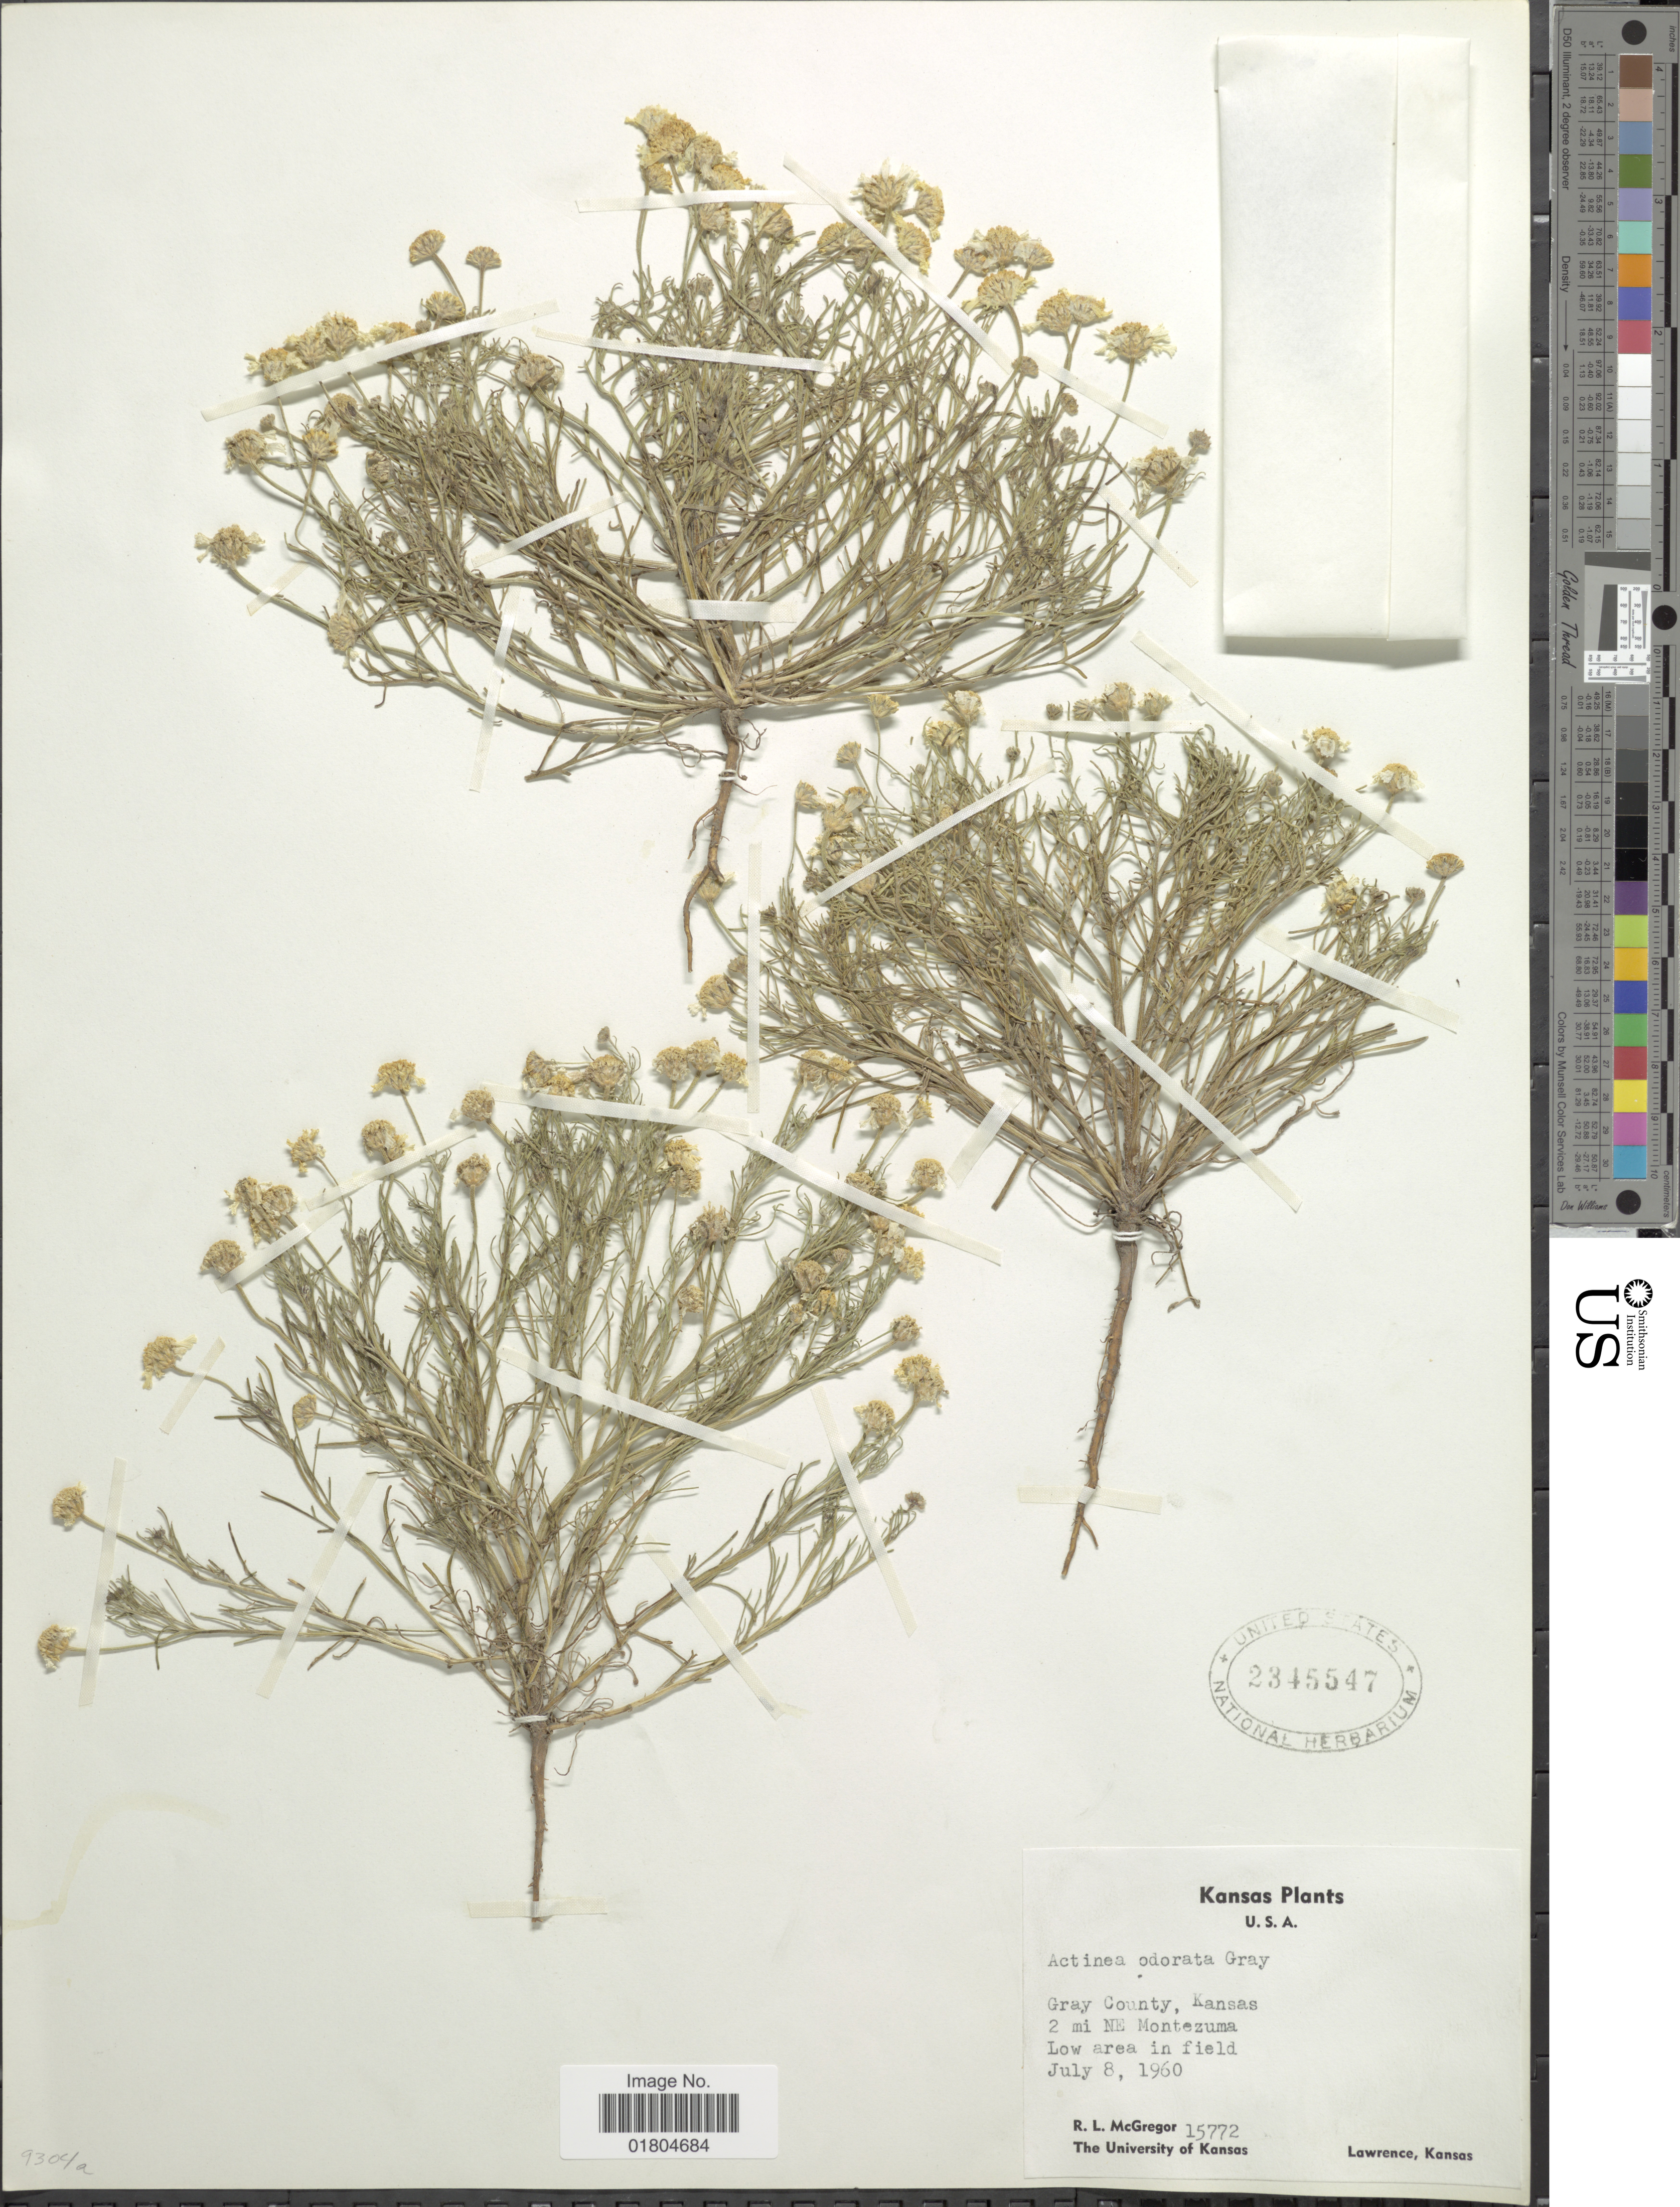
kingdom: Plantae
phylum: Tracheophyta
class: Magnoliopsida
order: Asterales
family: Asteraceae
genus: Hymenoxys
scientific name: Hymenoxys odorata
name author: DC.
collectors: R. McGregor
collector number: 15772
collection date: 1960-07-08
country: United States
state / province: Kansas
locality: Gray County. 2 mi NE Montezuma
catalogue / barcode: US 2345547